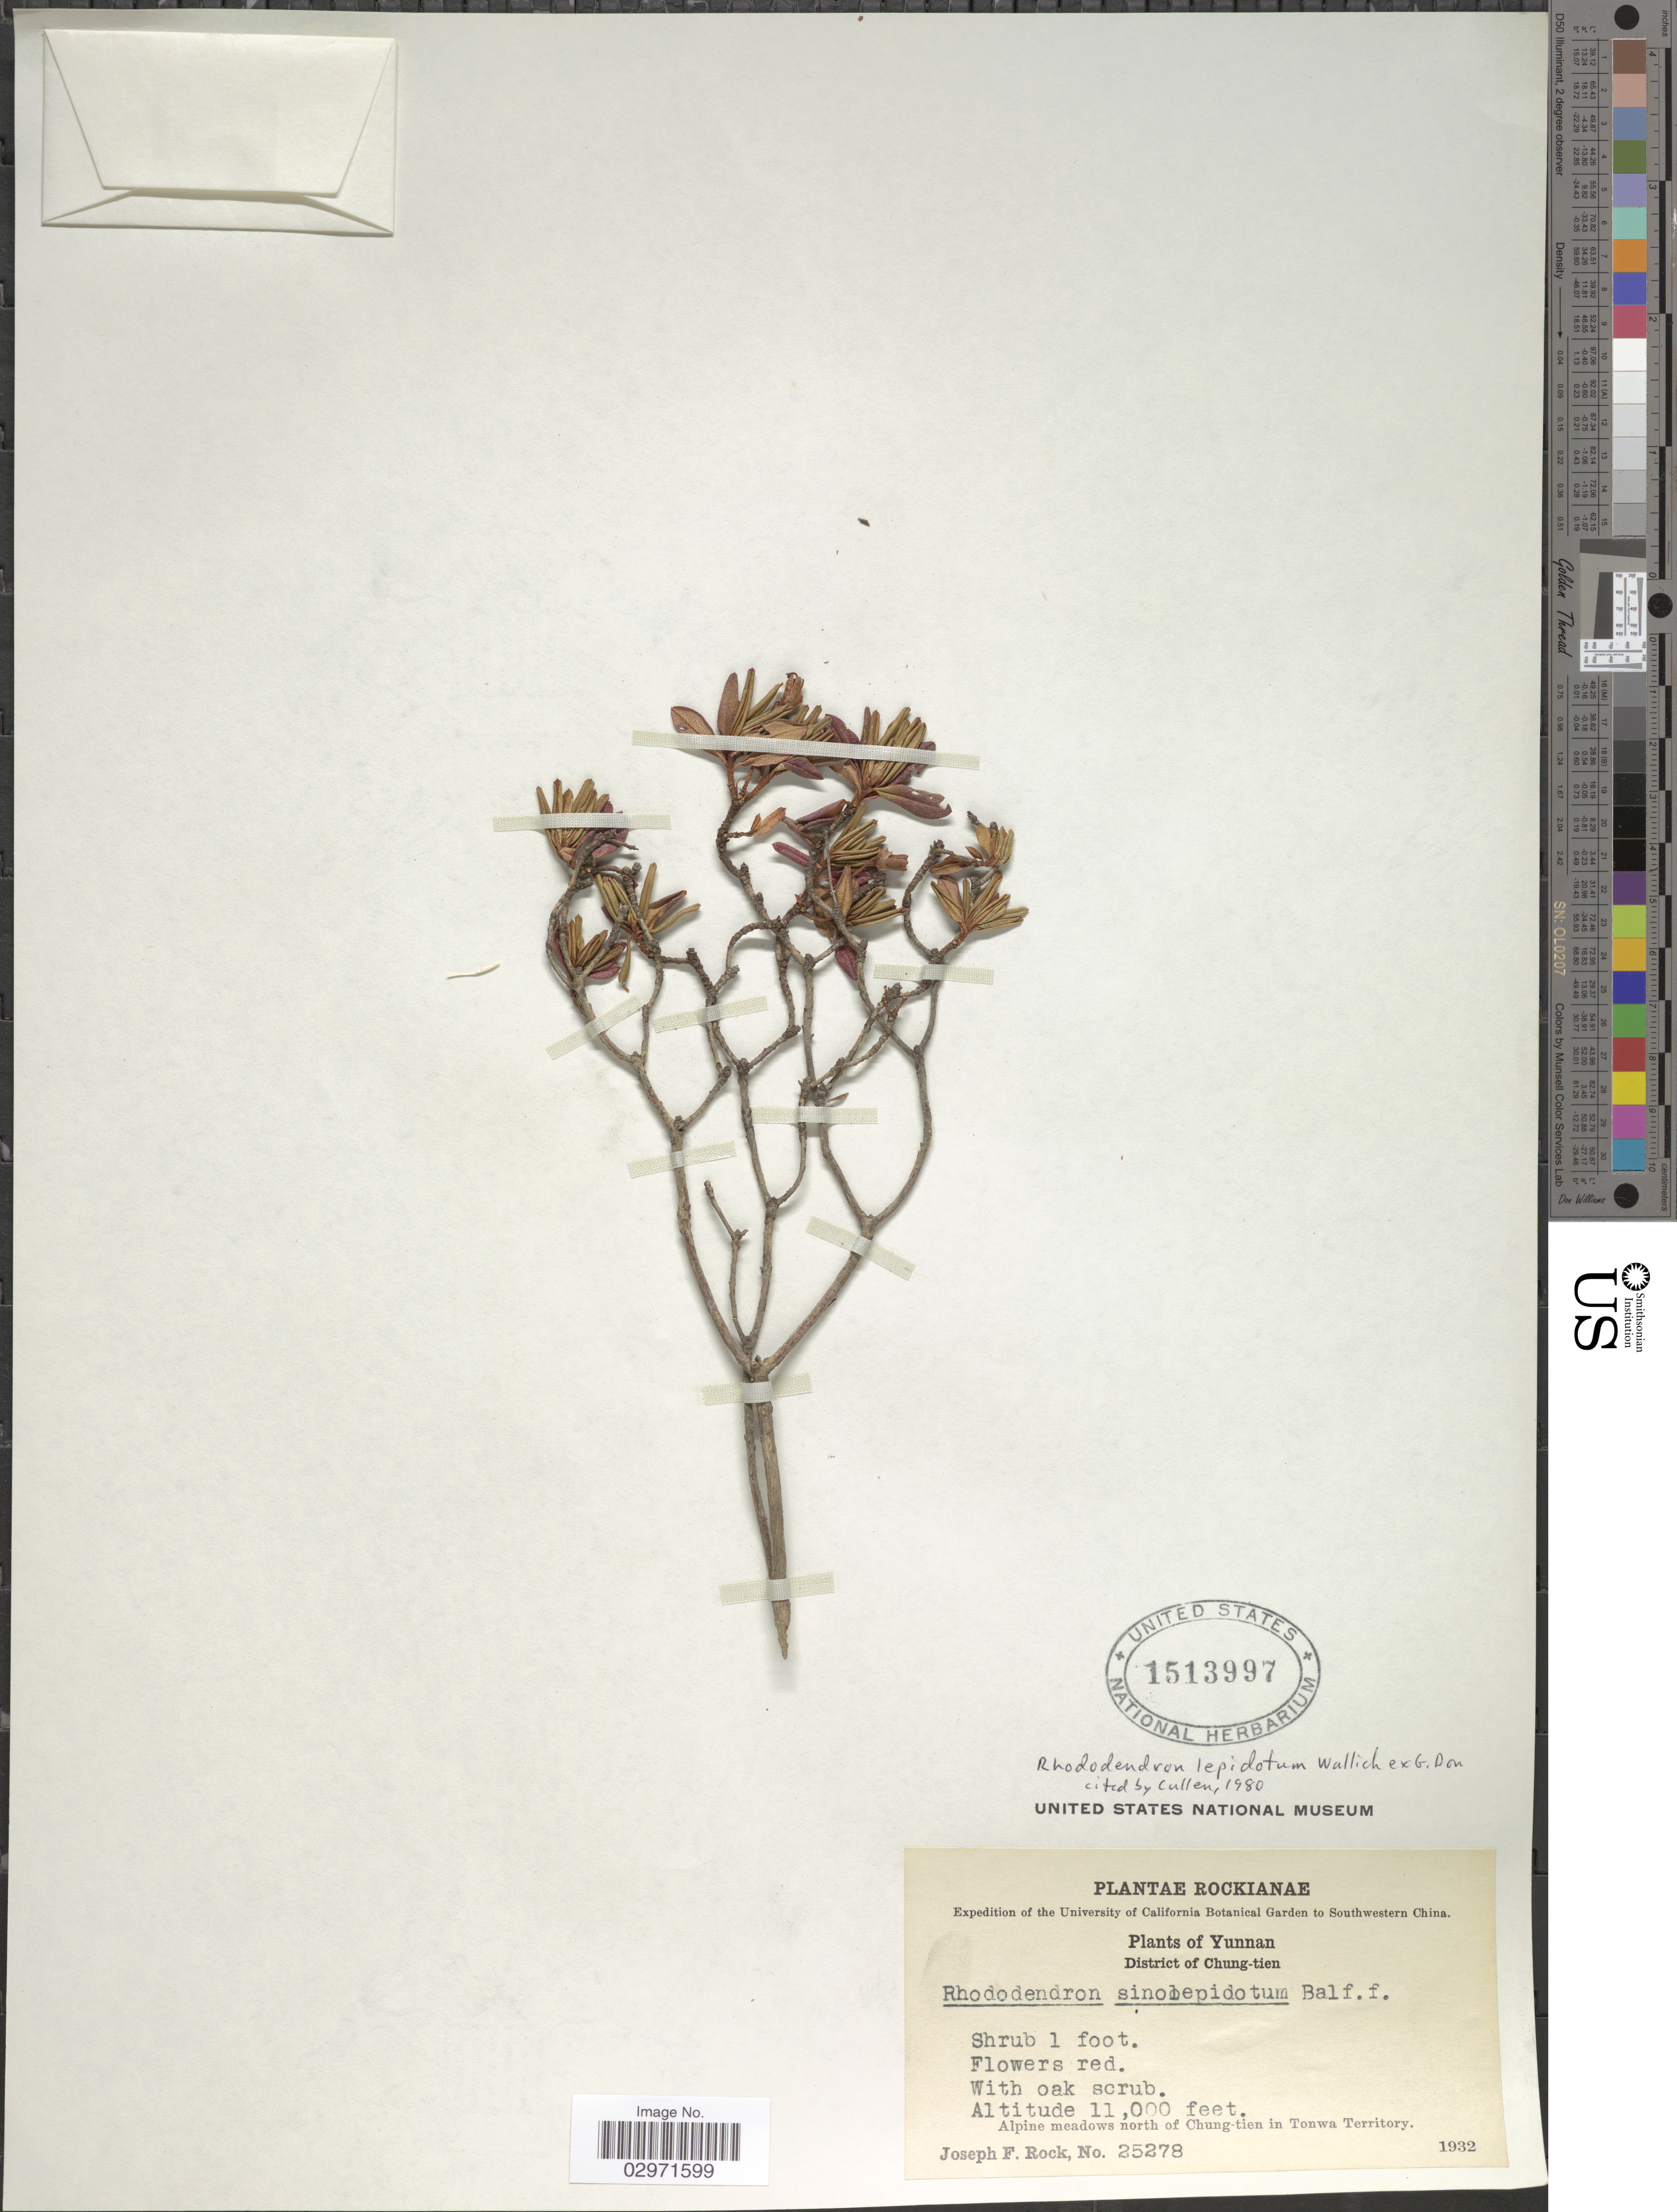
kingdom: Plantae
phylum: Tracheophyta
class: Magnoliopsida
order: Ericales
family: Ericaceae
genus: Rhododendron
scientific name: Rhododendron lepidotum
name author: Wall. ex G. Don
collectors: J. F. Rock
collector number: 25278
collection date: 1932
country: China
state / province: Yunnan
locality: Southwestern China. District of Chung-tien. Alpine meadows north of Chung-tien in Tonwa Territory.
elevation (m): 3353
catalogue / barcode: US 1513997